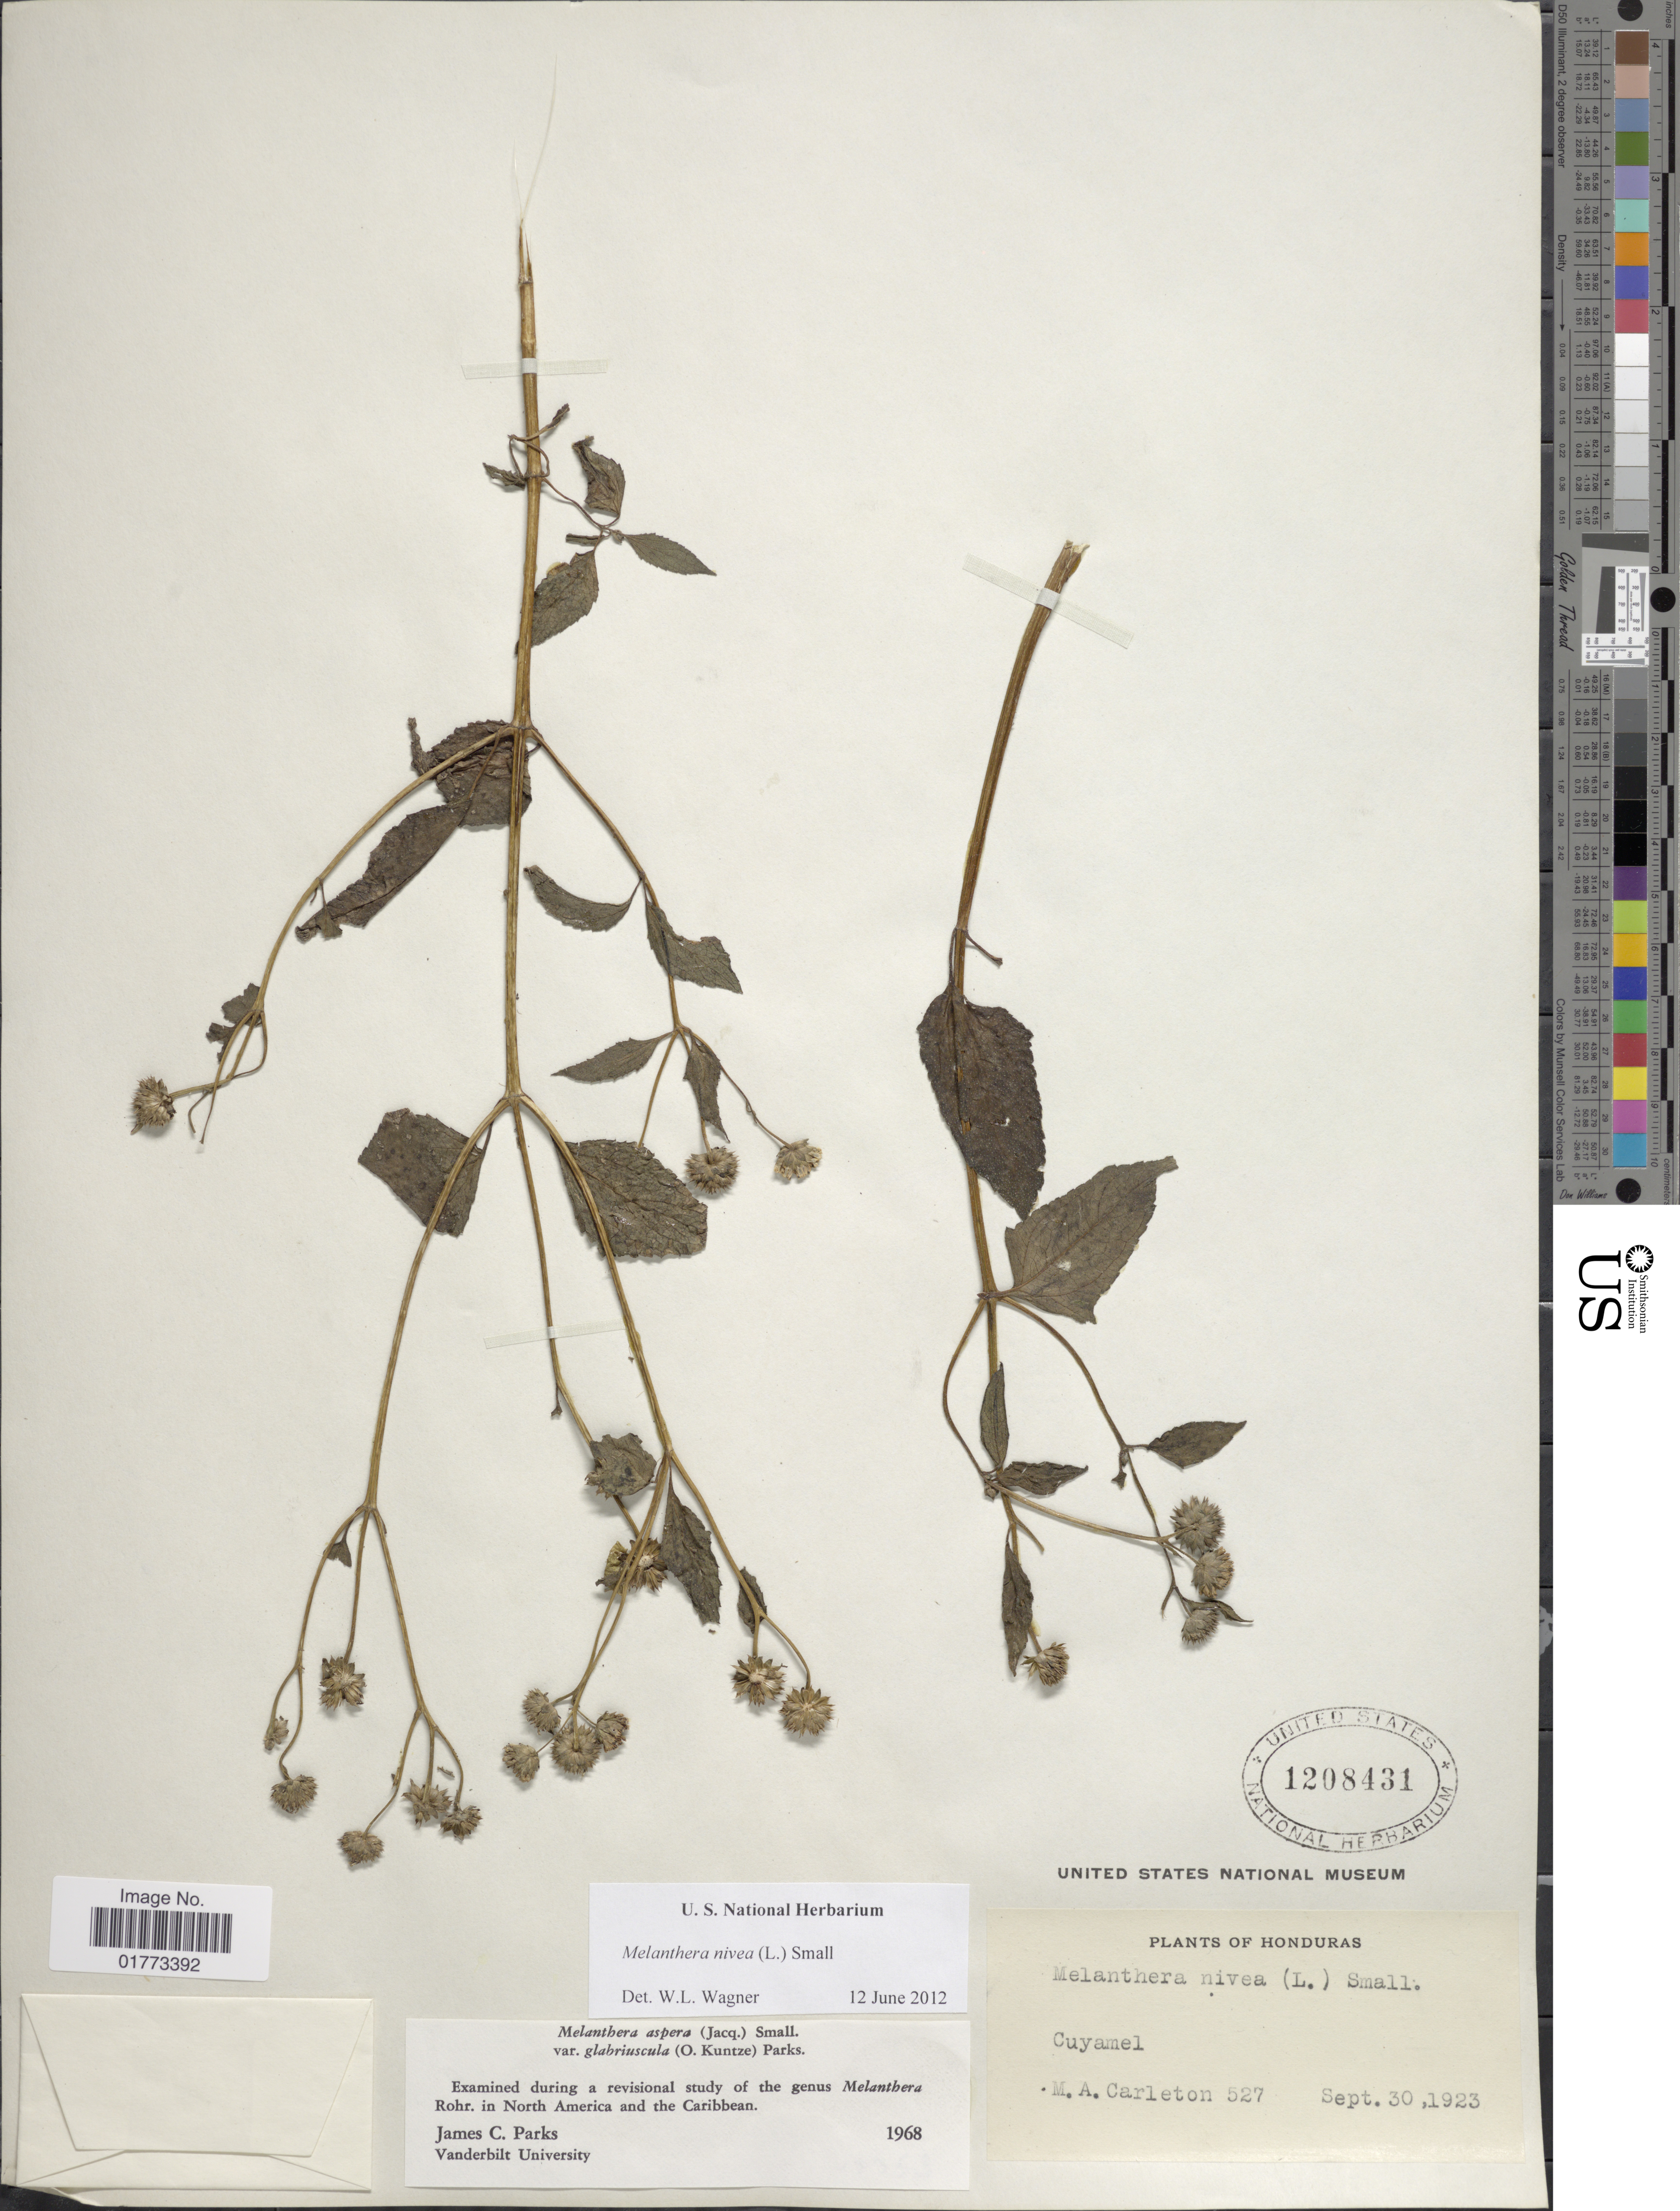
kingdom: Plantae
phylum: Tracheophyta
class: Magnoliopsida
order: Asterales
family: Asteraceae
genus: Melanthera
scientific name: Melanthera nivea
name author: (L.) Small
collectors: M. A. Carleton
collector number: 527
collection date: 1923-09-30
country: Honduras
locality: Cuyamel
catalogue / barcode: US 1208431